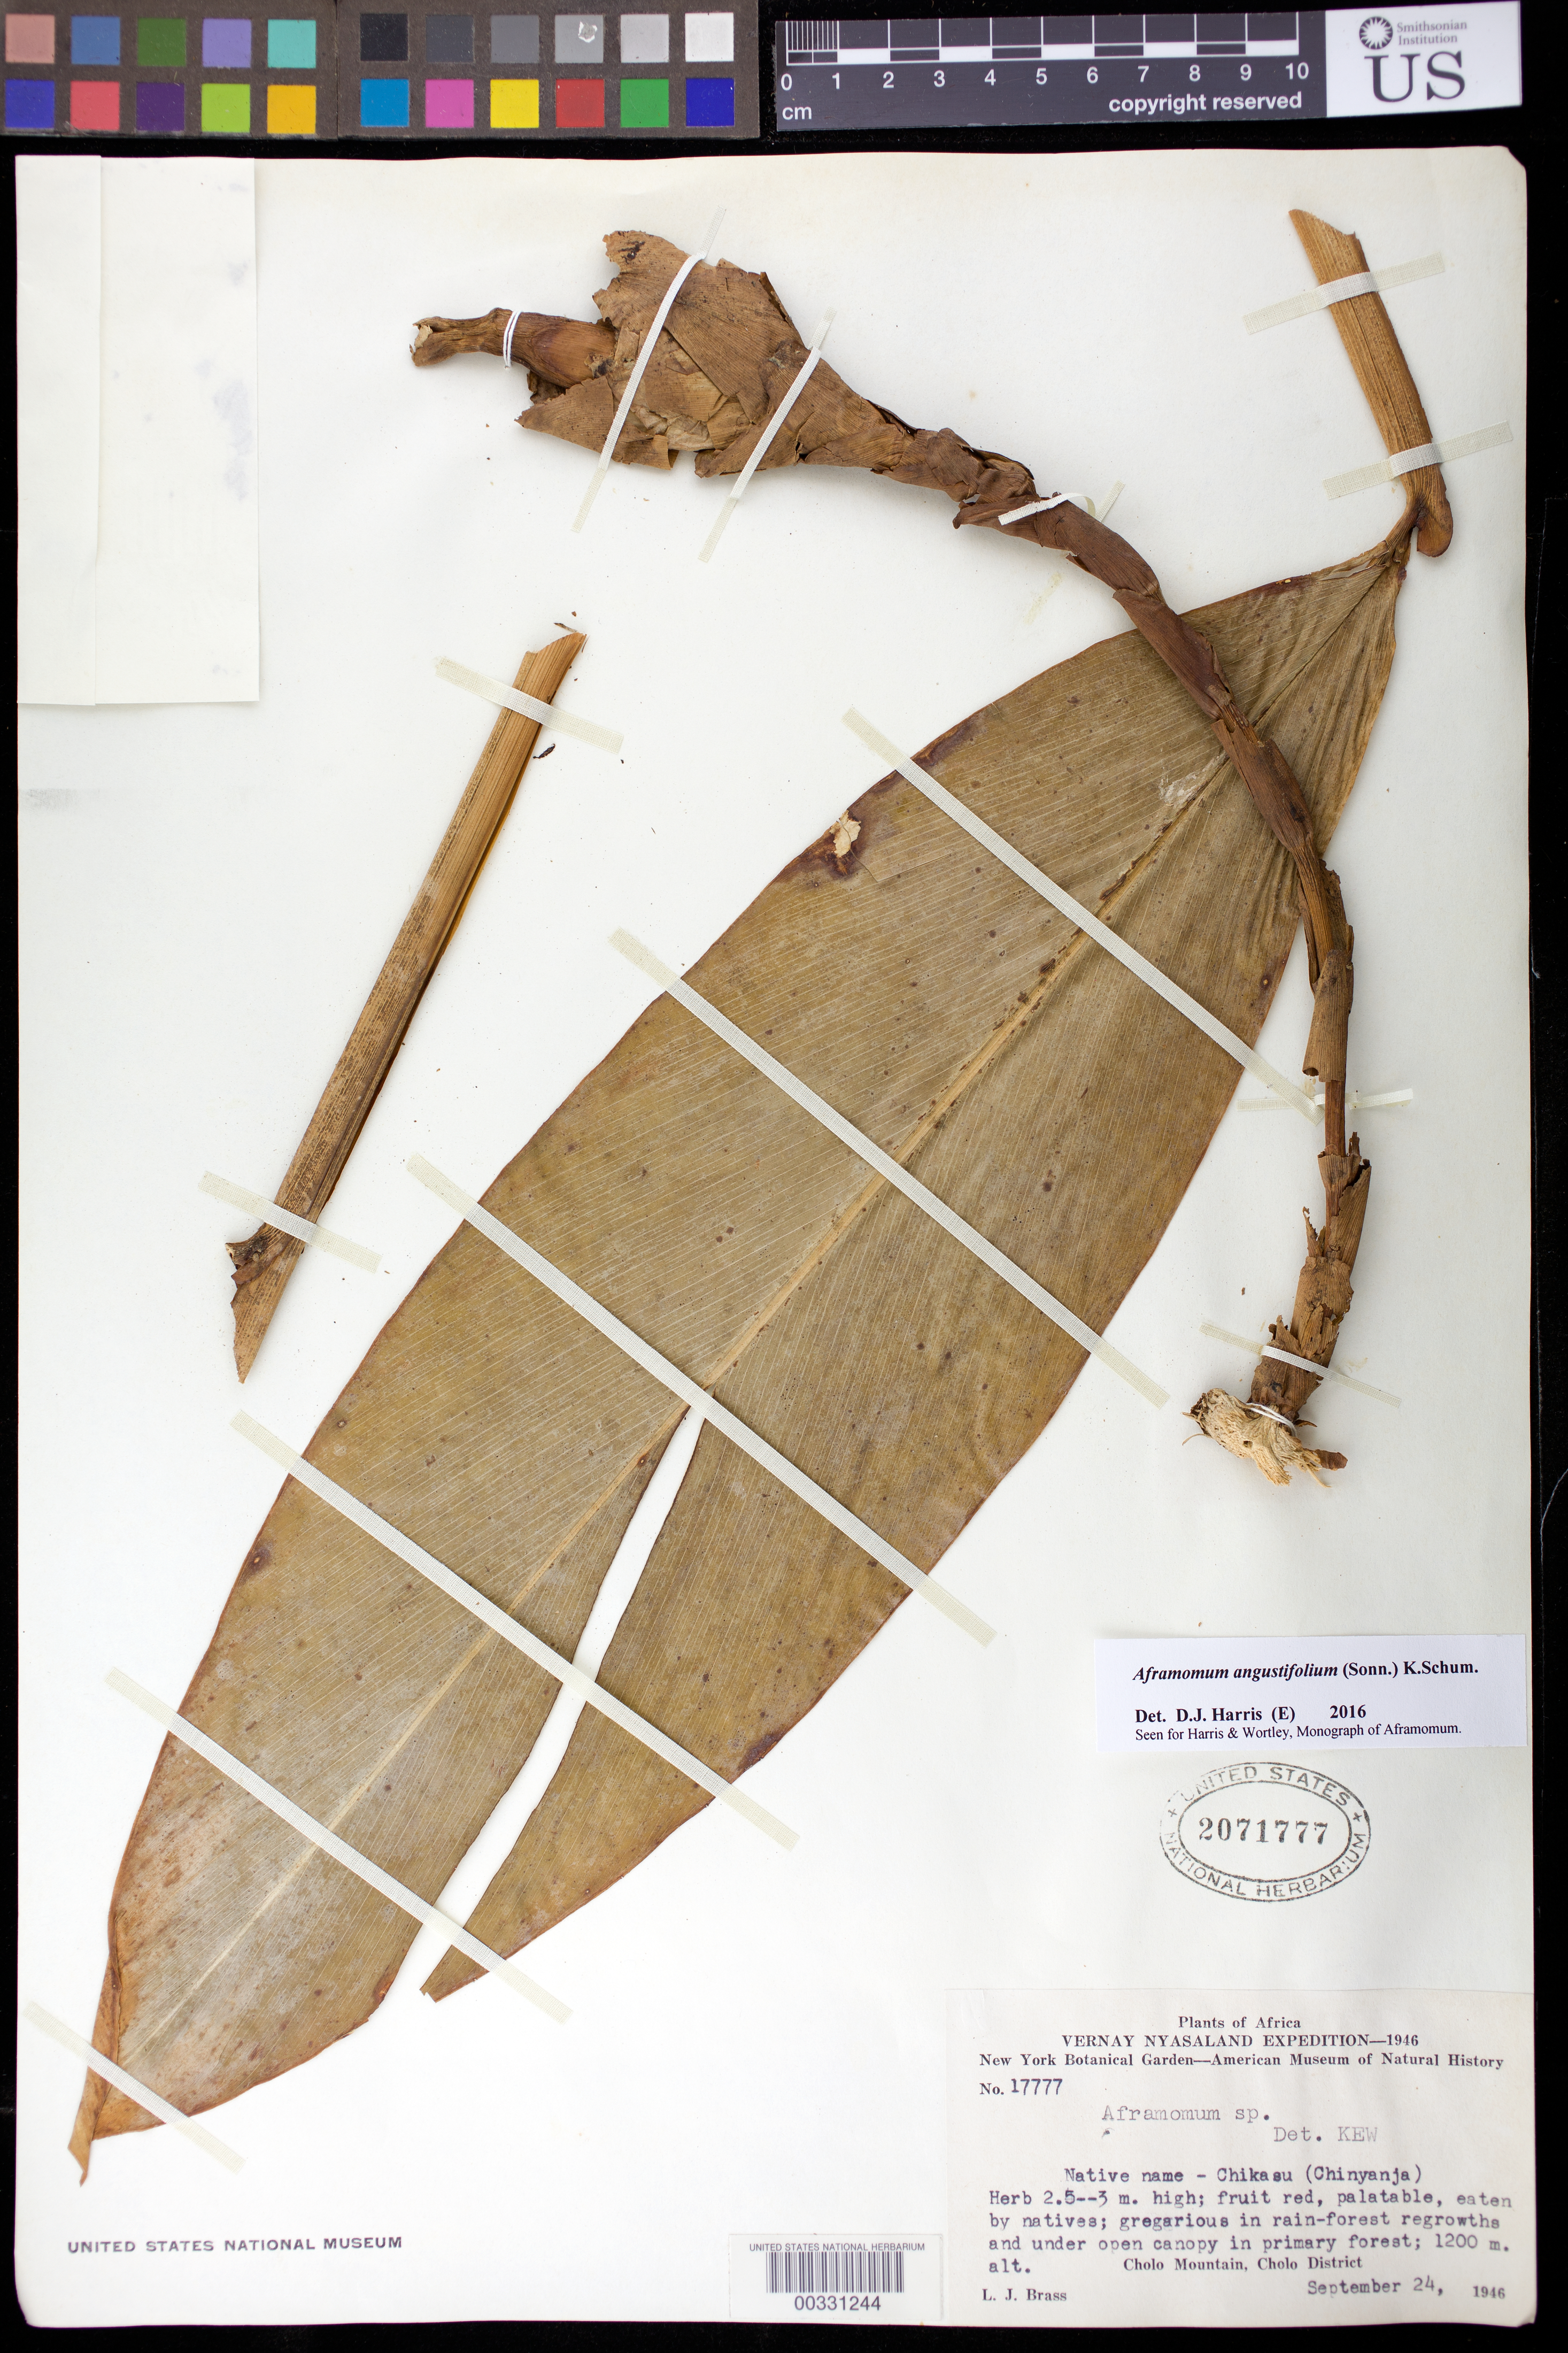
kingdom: Plantae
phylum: Tracheophyta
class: Liliopsida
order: Zingiberales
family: Zingiberaceae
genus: Aframomum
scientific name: Aframomum sp.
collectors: L. J. Brass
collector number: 17777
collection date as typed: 24 Sep 1946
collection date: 1946-09-24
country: Malawi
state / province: Southern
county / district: Thyolo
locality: Vernay nyasaland expedition, cholo mountain, cholo dist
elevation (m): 1200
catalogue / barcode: US 2071777